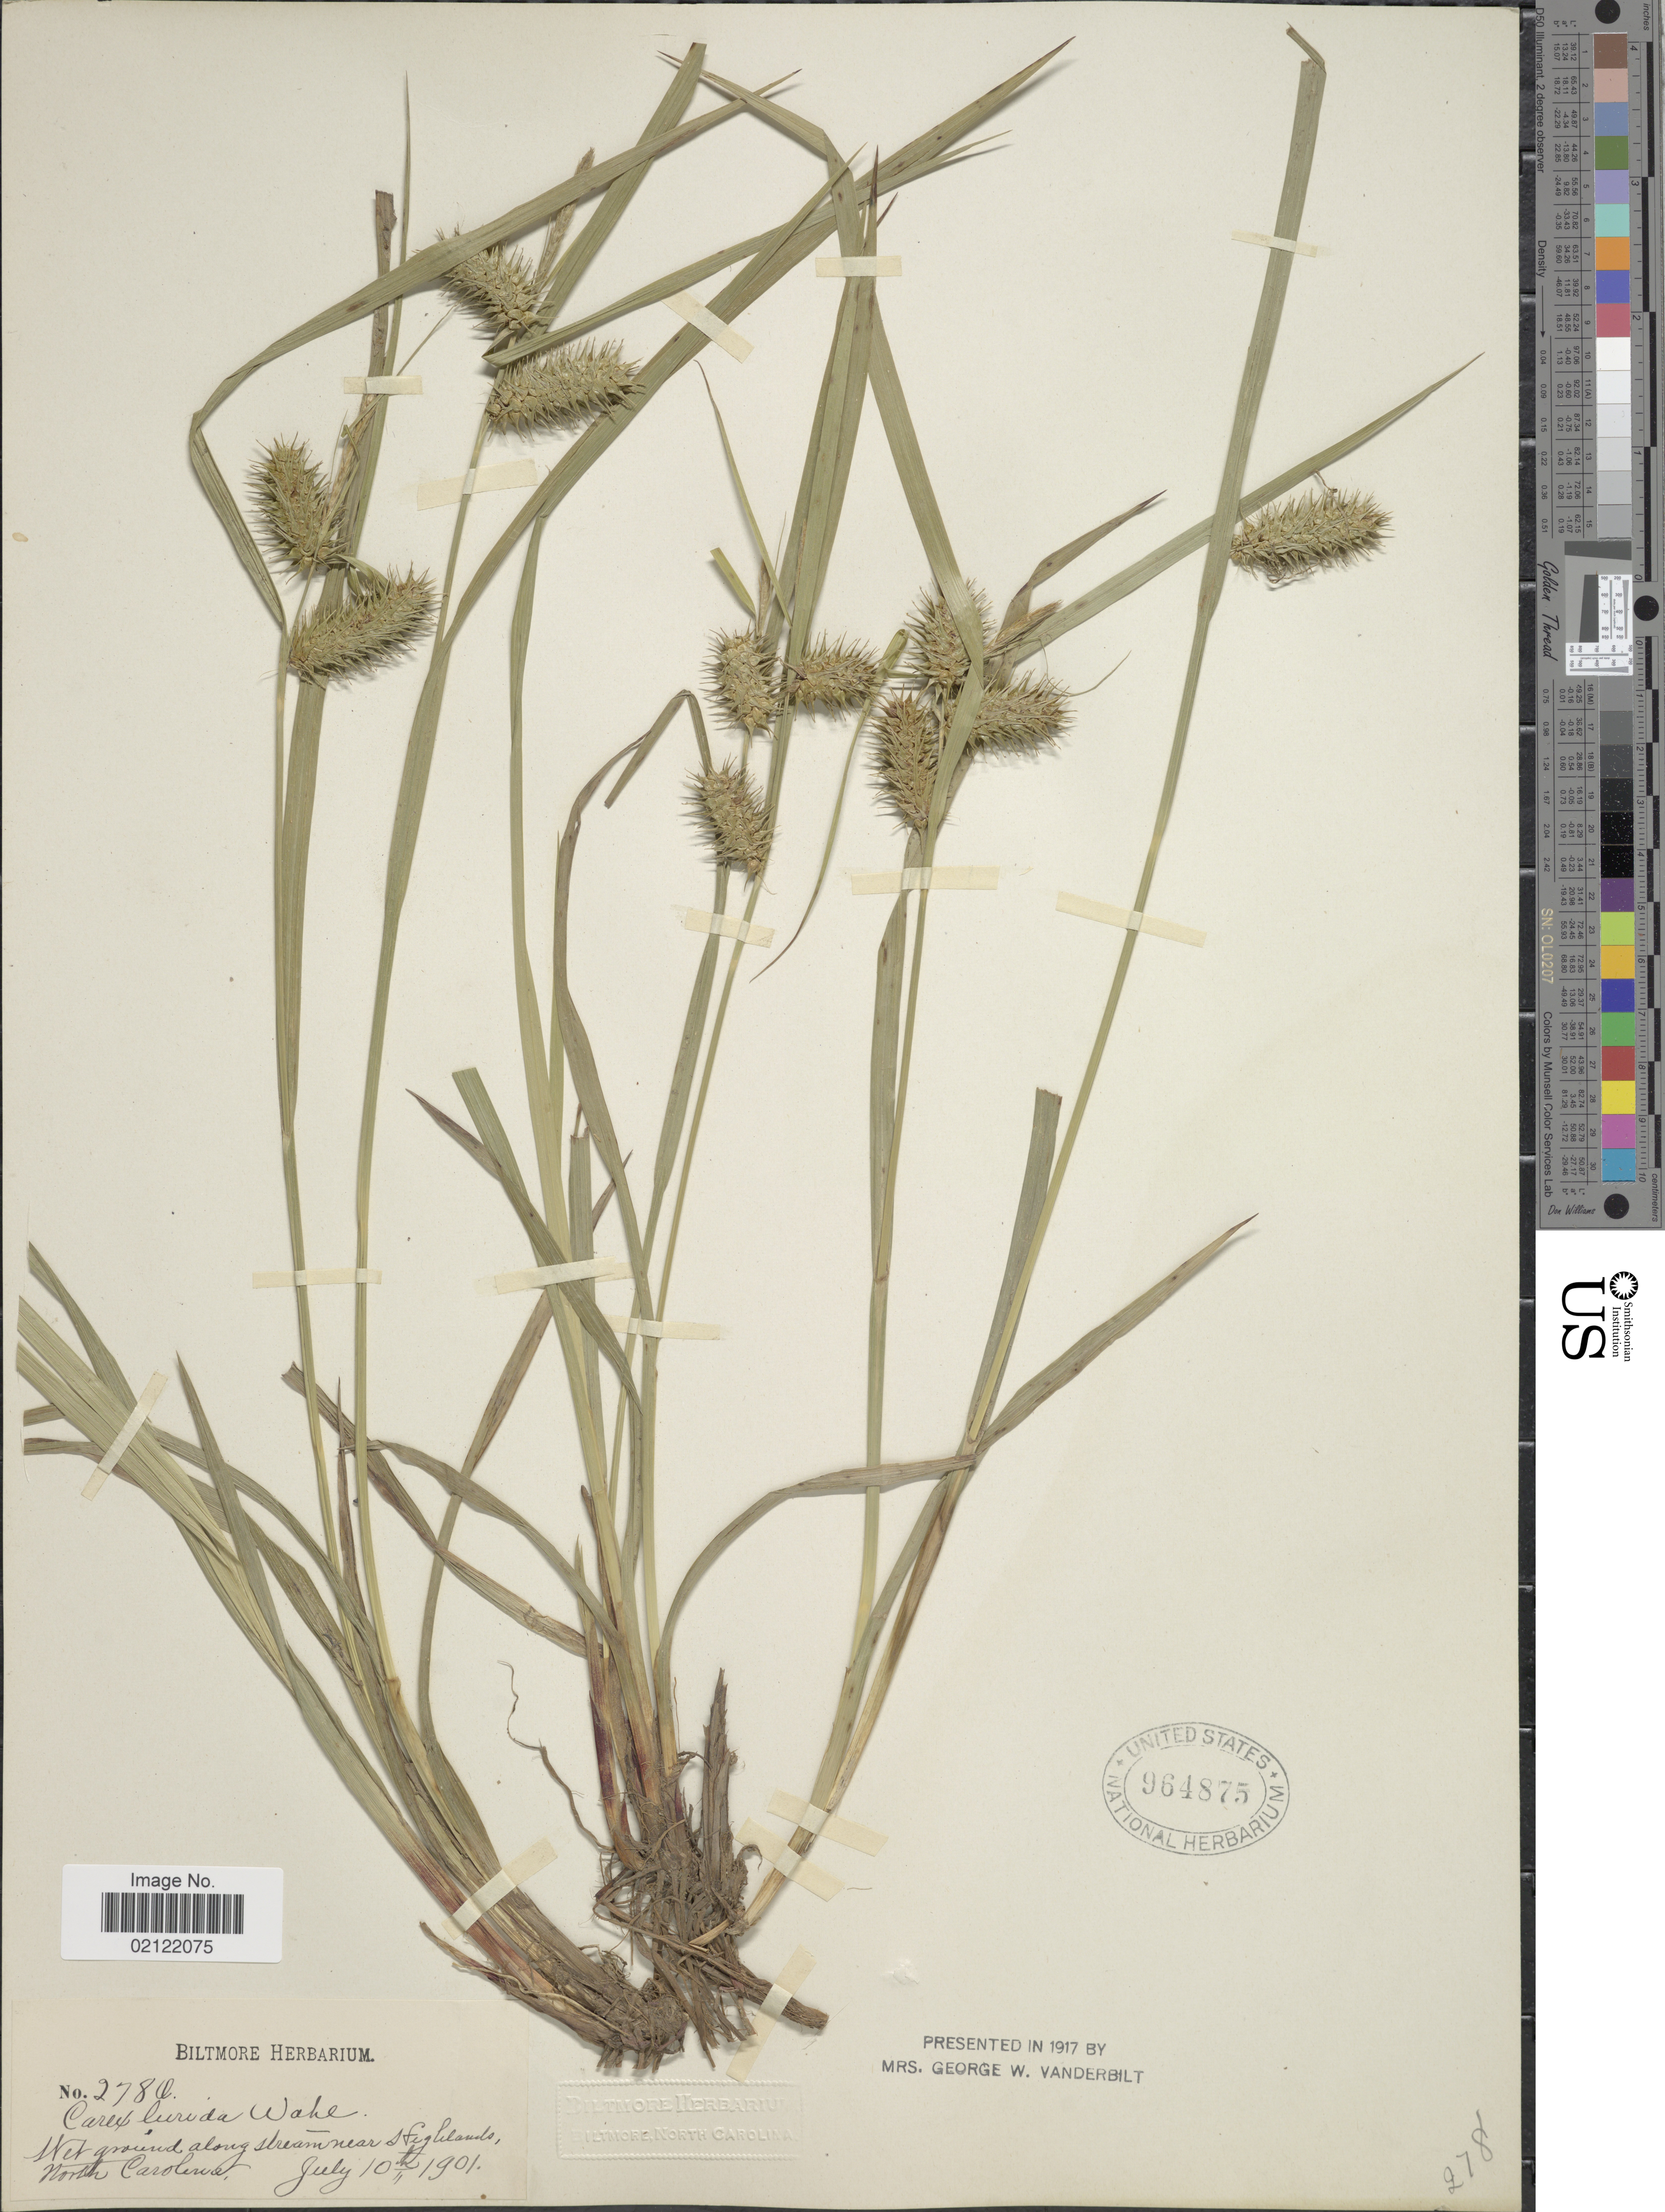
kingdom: Plantae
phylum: Tracheophyta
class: Liliopsida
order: Poales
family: Cyperaceae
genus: Carex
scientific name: Carex lurida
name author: Wahlenb.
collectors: ex herb. Biltmore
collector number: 278Q*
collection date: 1901-07-10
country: United States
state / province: North Carolina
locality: Wet ground along stream near Highlands, North Carolina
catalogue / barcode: US 964875